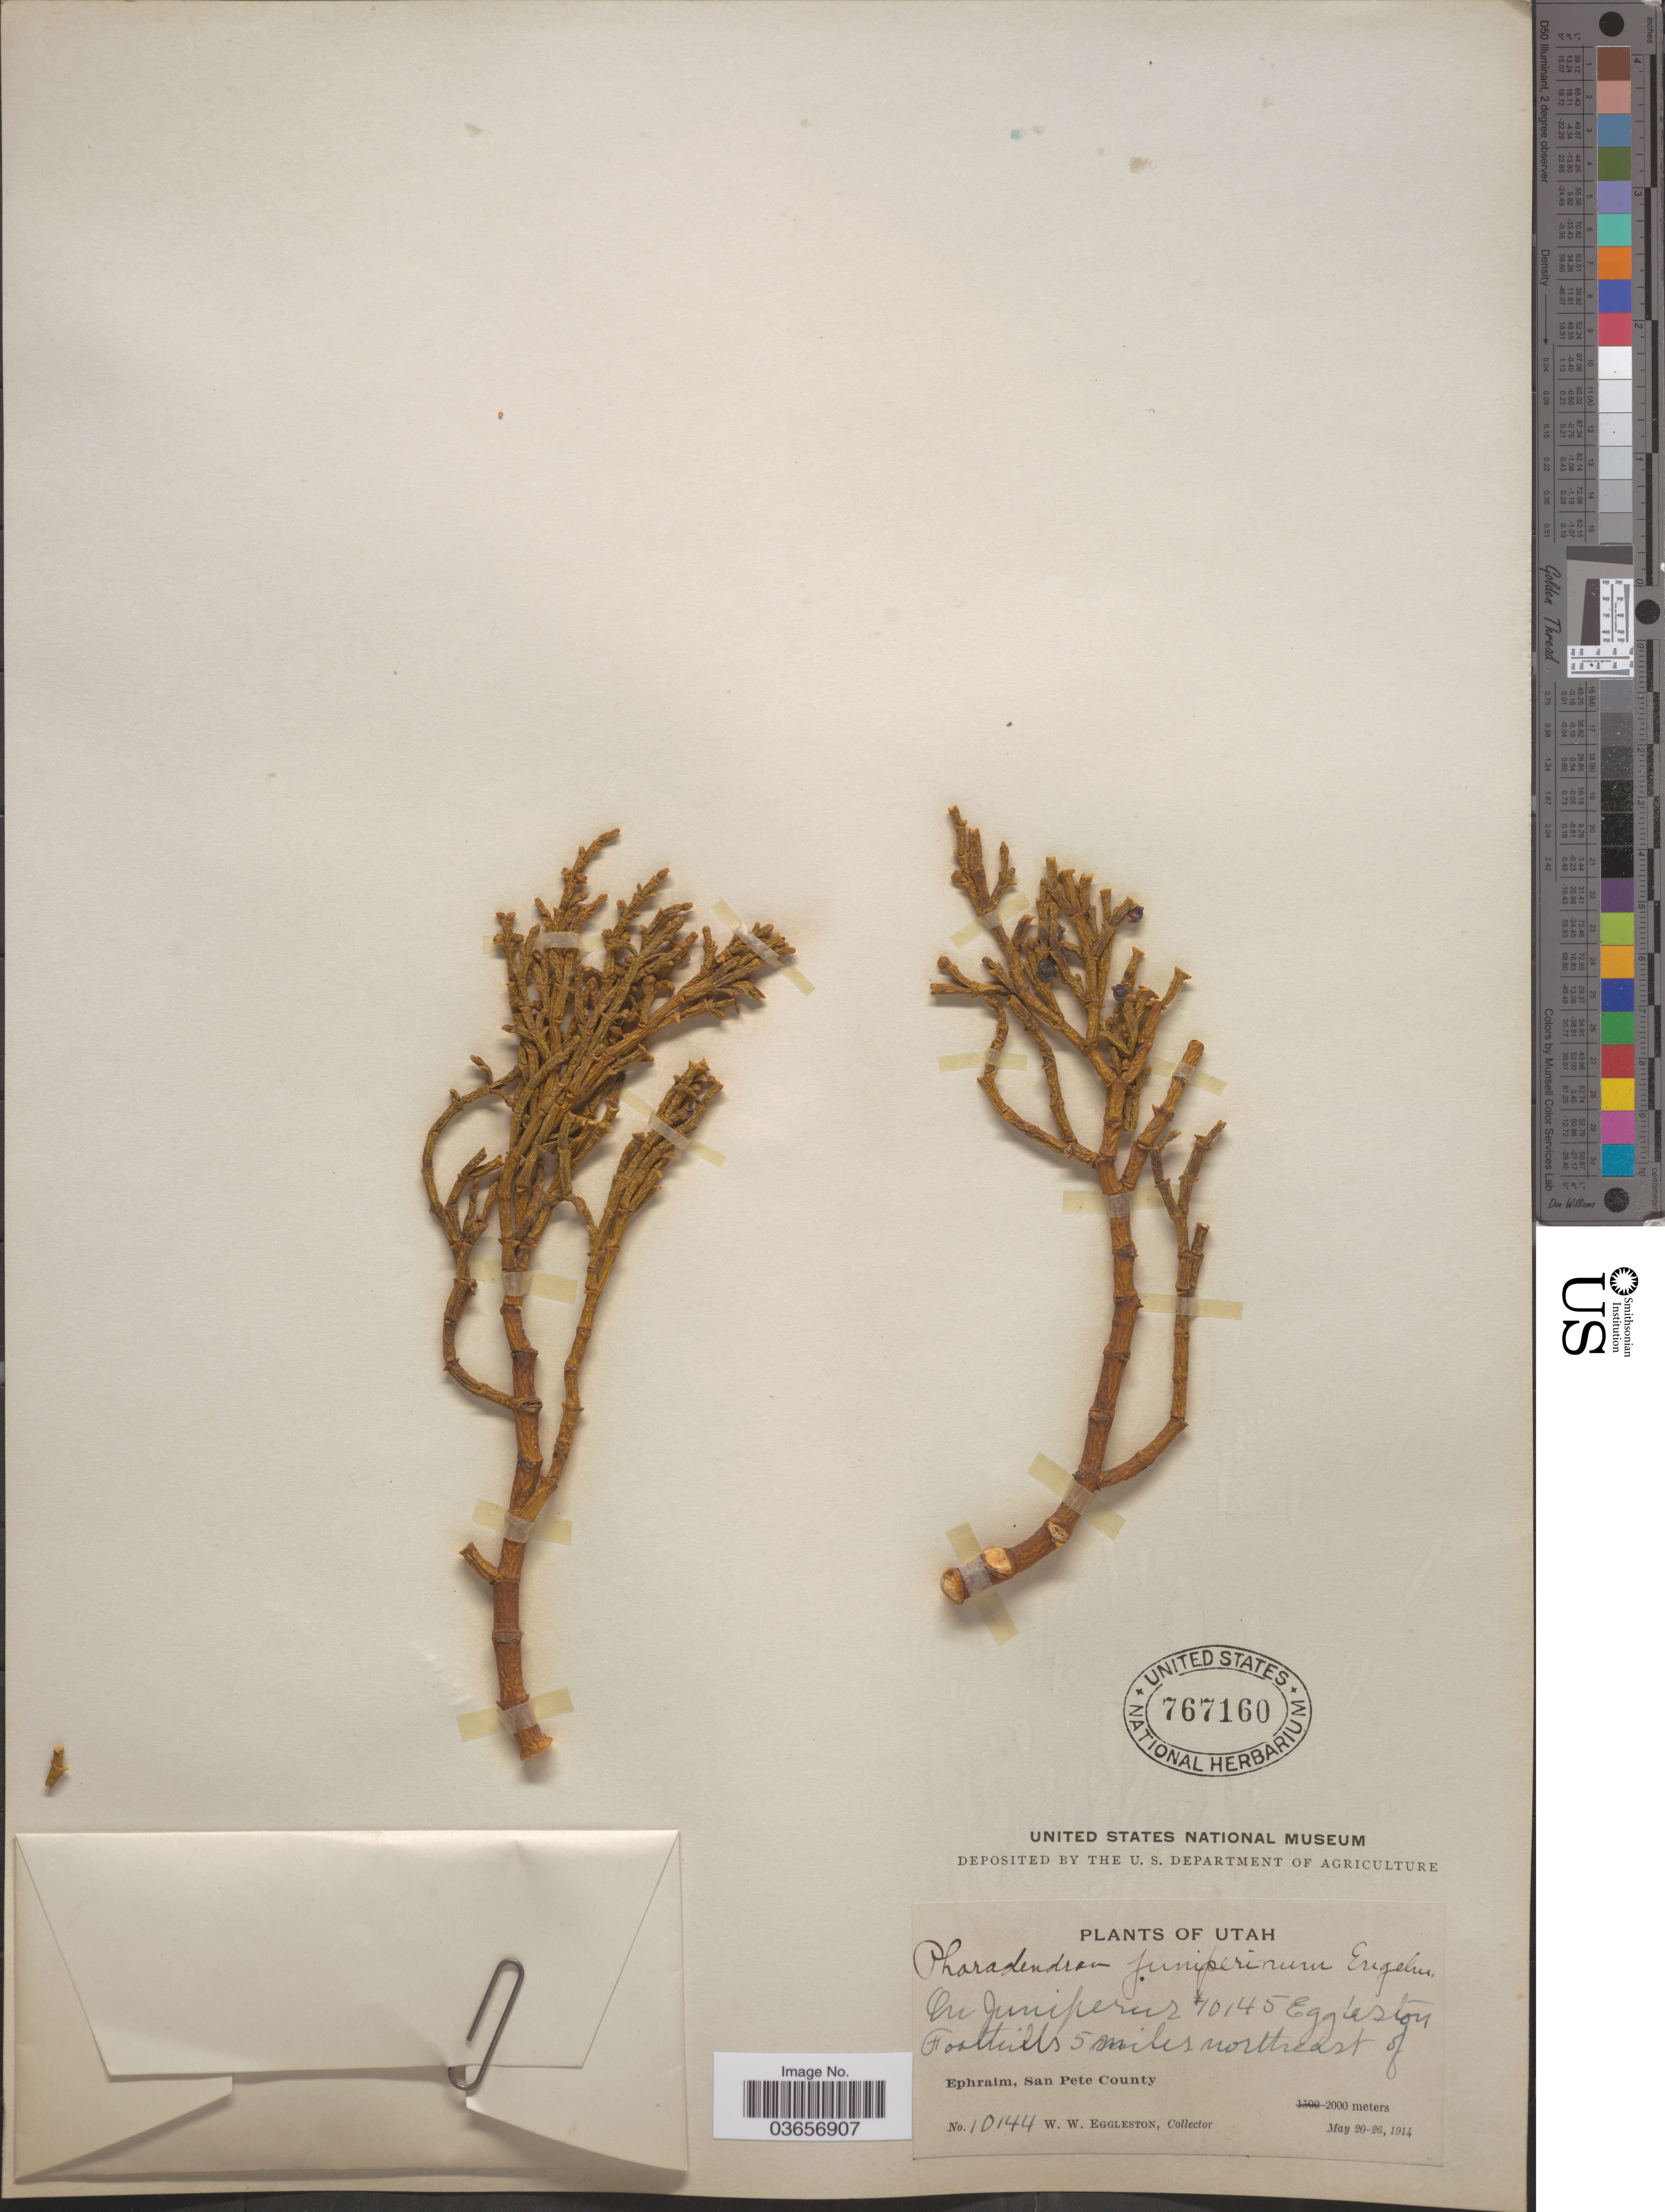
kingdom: Plantae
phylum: Tracheophyta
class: Magnoliopsida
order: Santalales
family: Viscaceae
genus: Phoradendron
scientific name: Phoradendron juniperinum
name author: Engelm. ex A. Gray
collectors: W. W. Eggleston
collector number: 10144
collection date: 1914-05-20/1914-05-26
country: United States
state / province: Utah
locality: Eggleston Foothills 5 miles northeast of Ephraim, San Pete County.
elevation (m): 2000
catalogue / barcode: US 767160